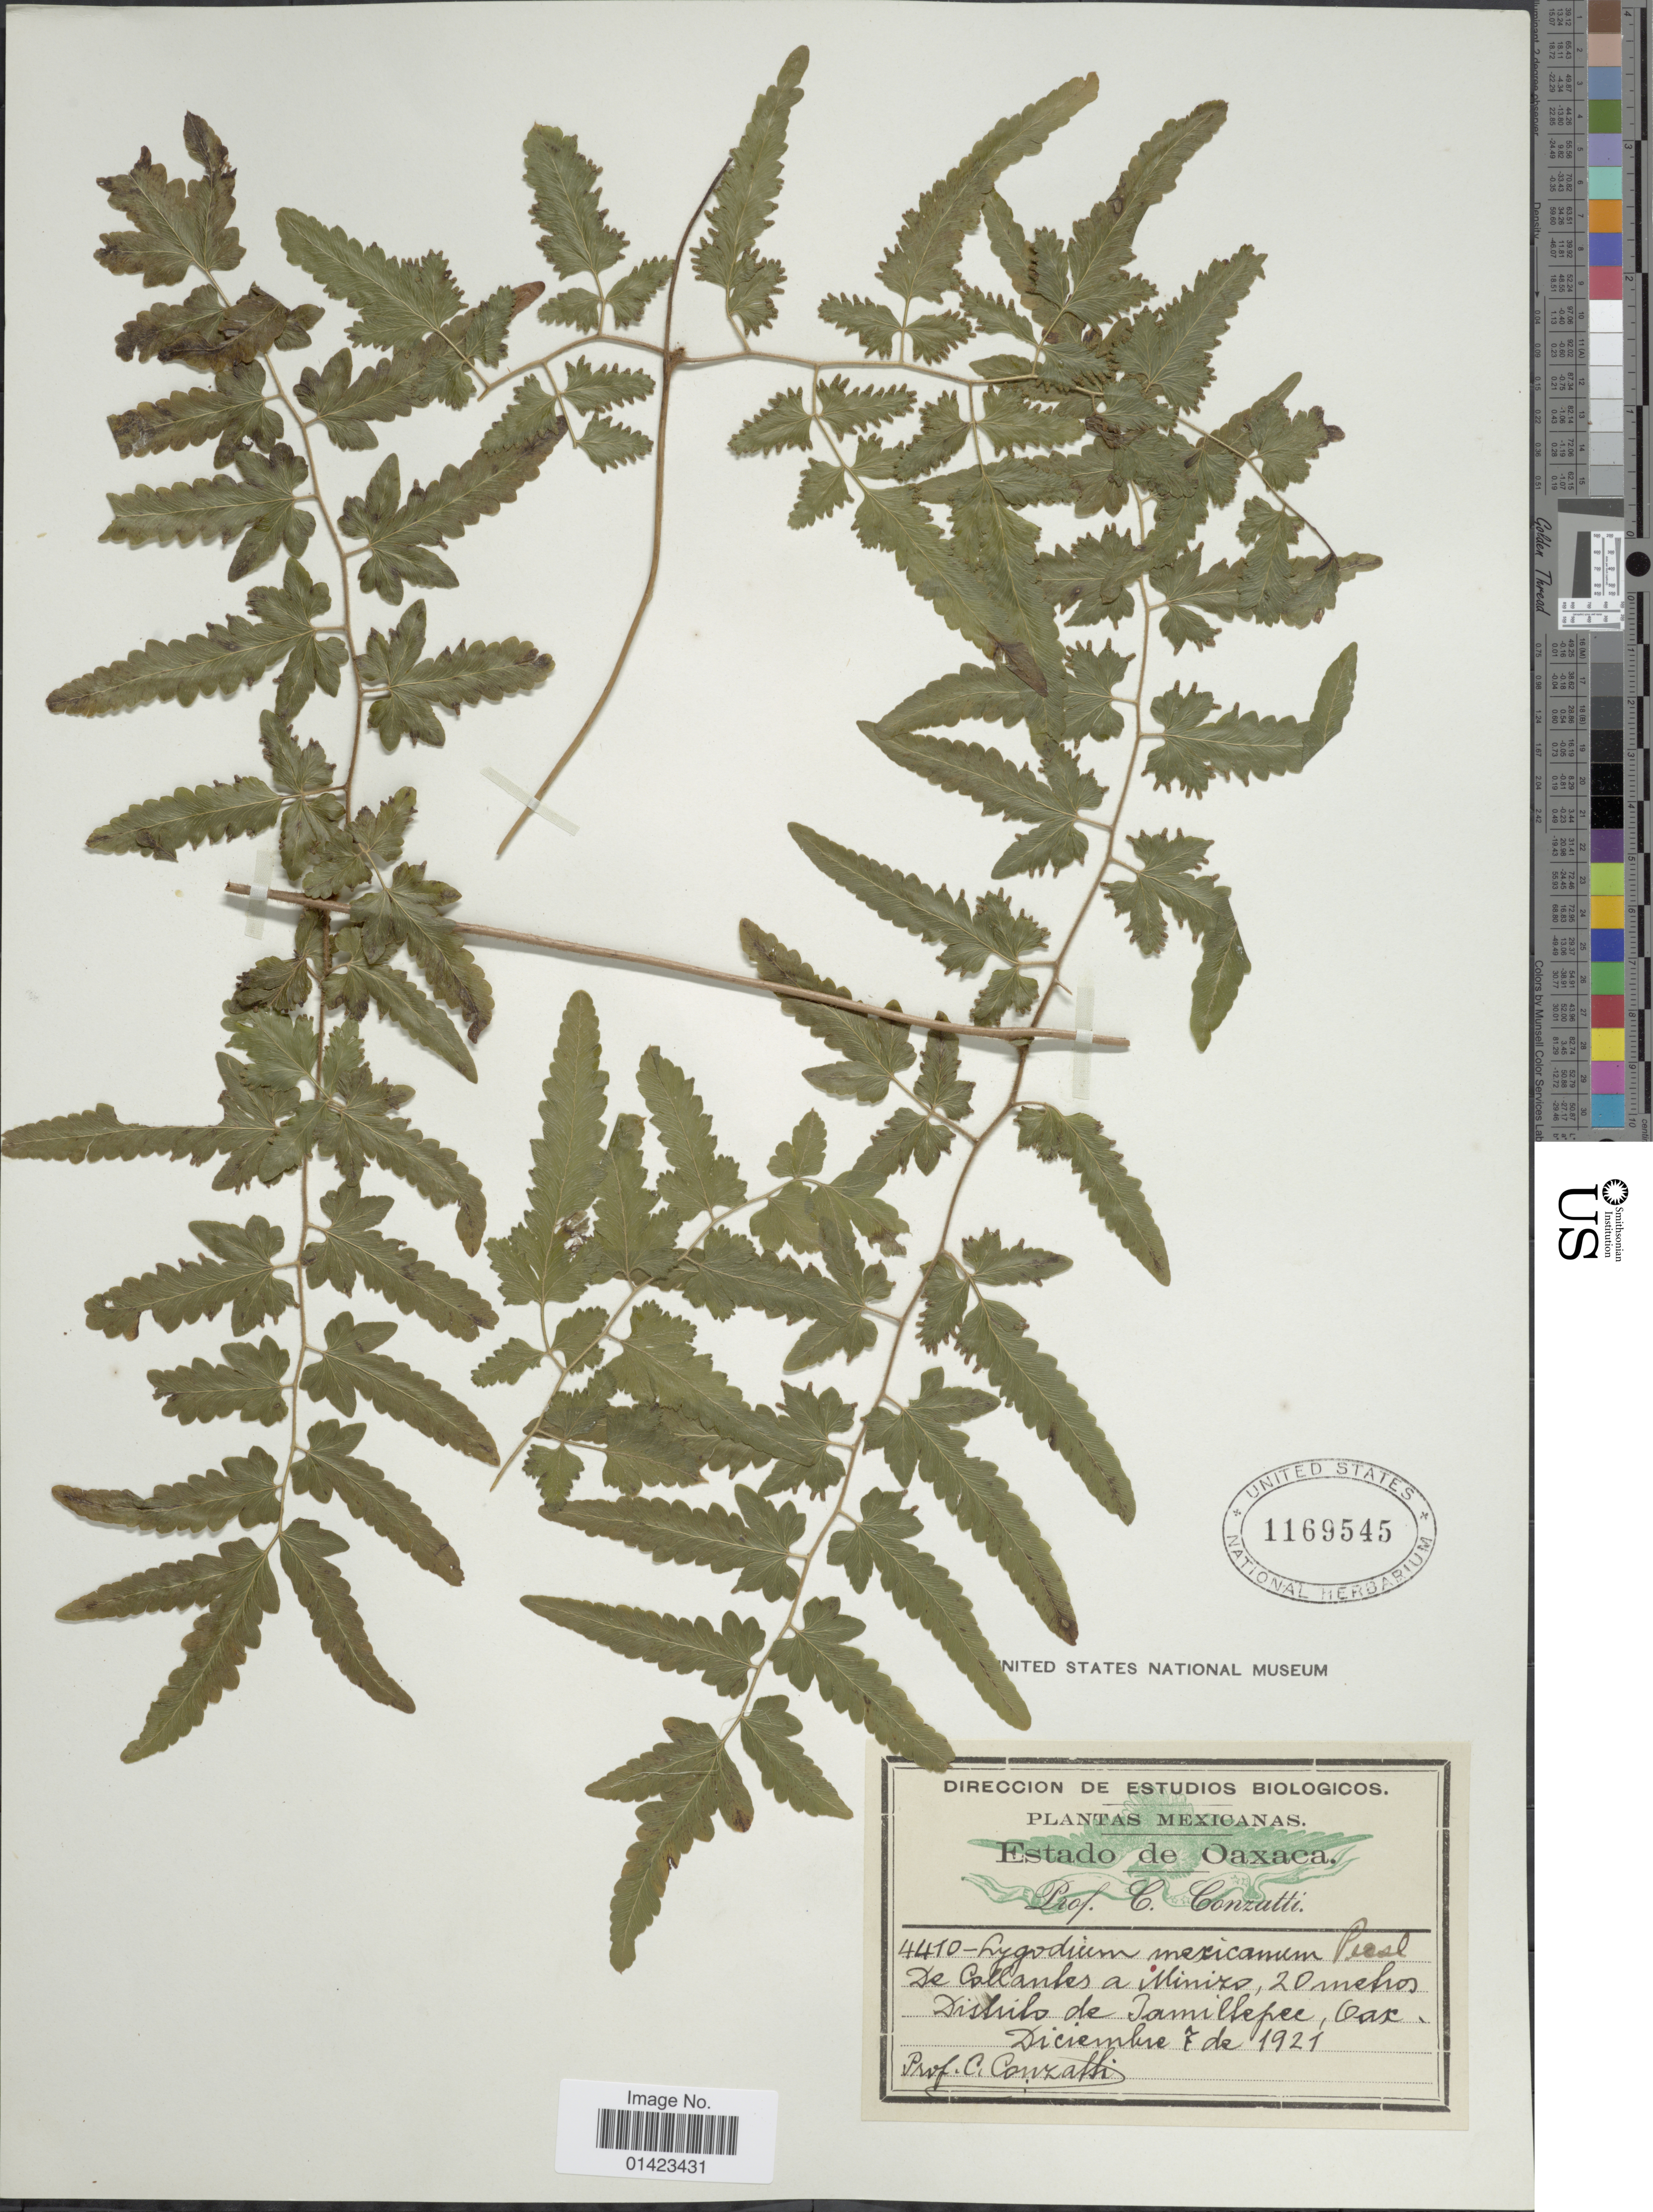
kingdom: Plantae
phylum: Tracheophyta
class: Polypodiopsida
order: Schizaeales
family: Lygodiaceae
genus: Lygodium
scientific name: Lygodium venustum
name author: Sw.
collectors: C. Conzatti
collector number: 4410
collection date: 1921-12-07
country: Mexico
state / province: Oaxaca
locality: De collanles a Minizo, Distrito de Jamiltepec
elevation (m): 20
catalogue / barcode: US 1169545